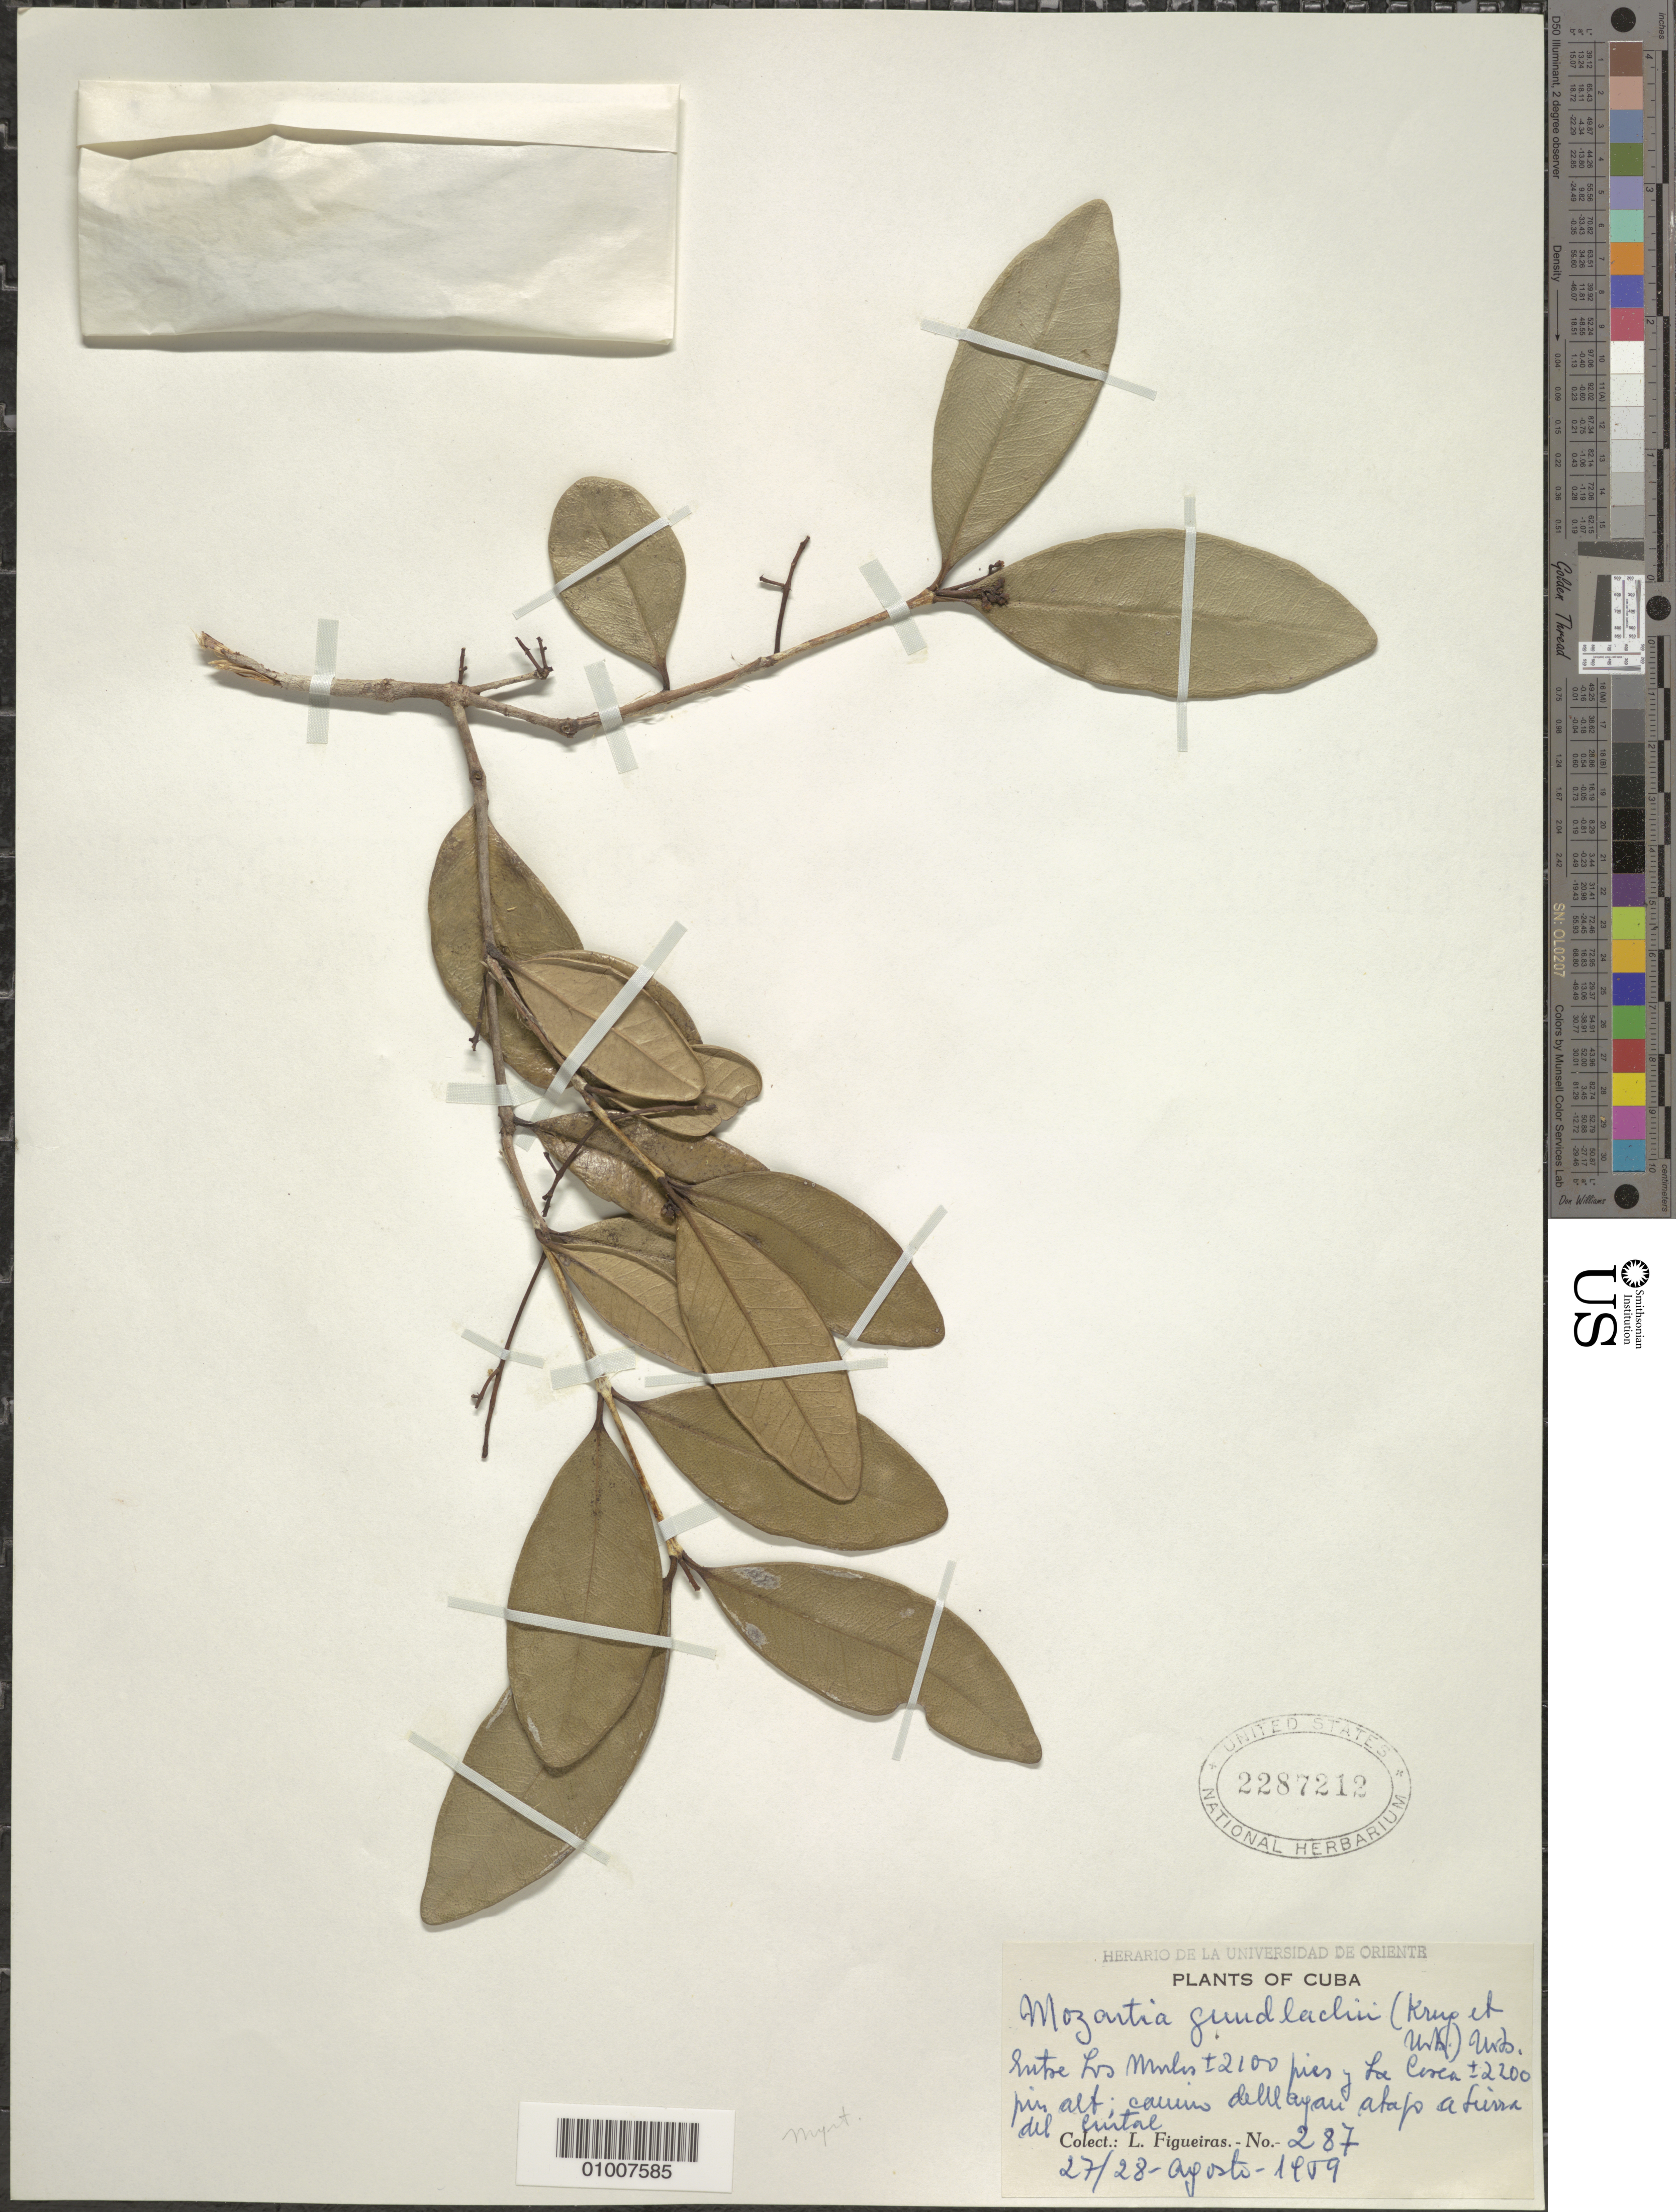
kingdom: Plantae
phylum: Tracheophyta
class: Magnoliopsida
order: Myrtales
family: Myrtaceae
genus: Myrcia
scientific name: Myrcia gundlachii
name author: Krug & Urb.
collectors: M. López Figueiras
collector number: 287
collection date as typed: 27 Aug 1959 to 28 Aug 1959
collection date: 1909-08-27/1909-08-28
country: Cuba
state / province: Oriente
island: Cuba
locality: Illeg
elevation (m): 2200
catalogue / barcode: US 2287212